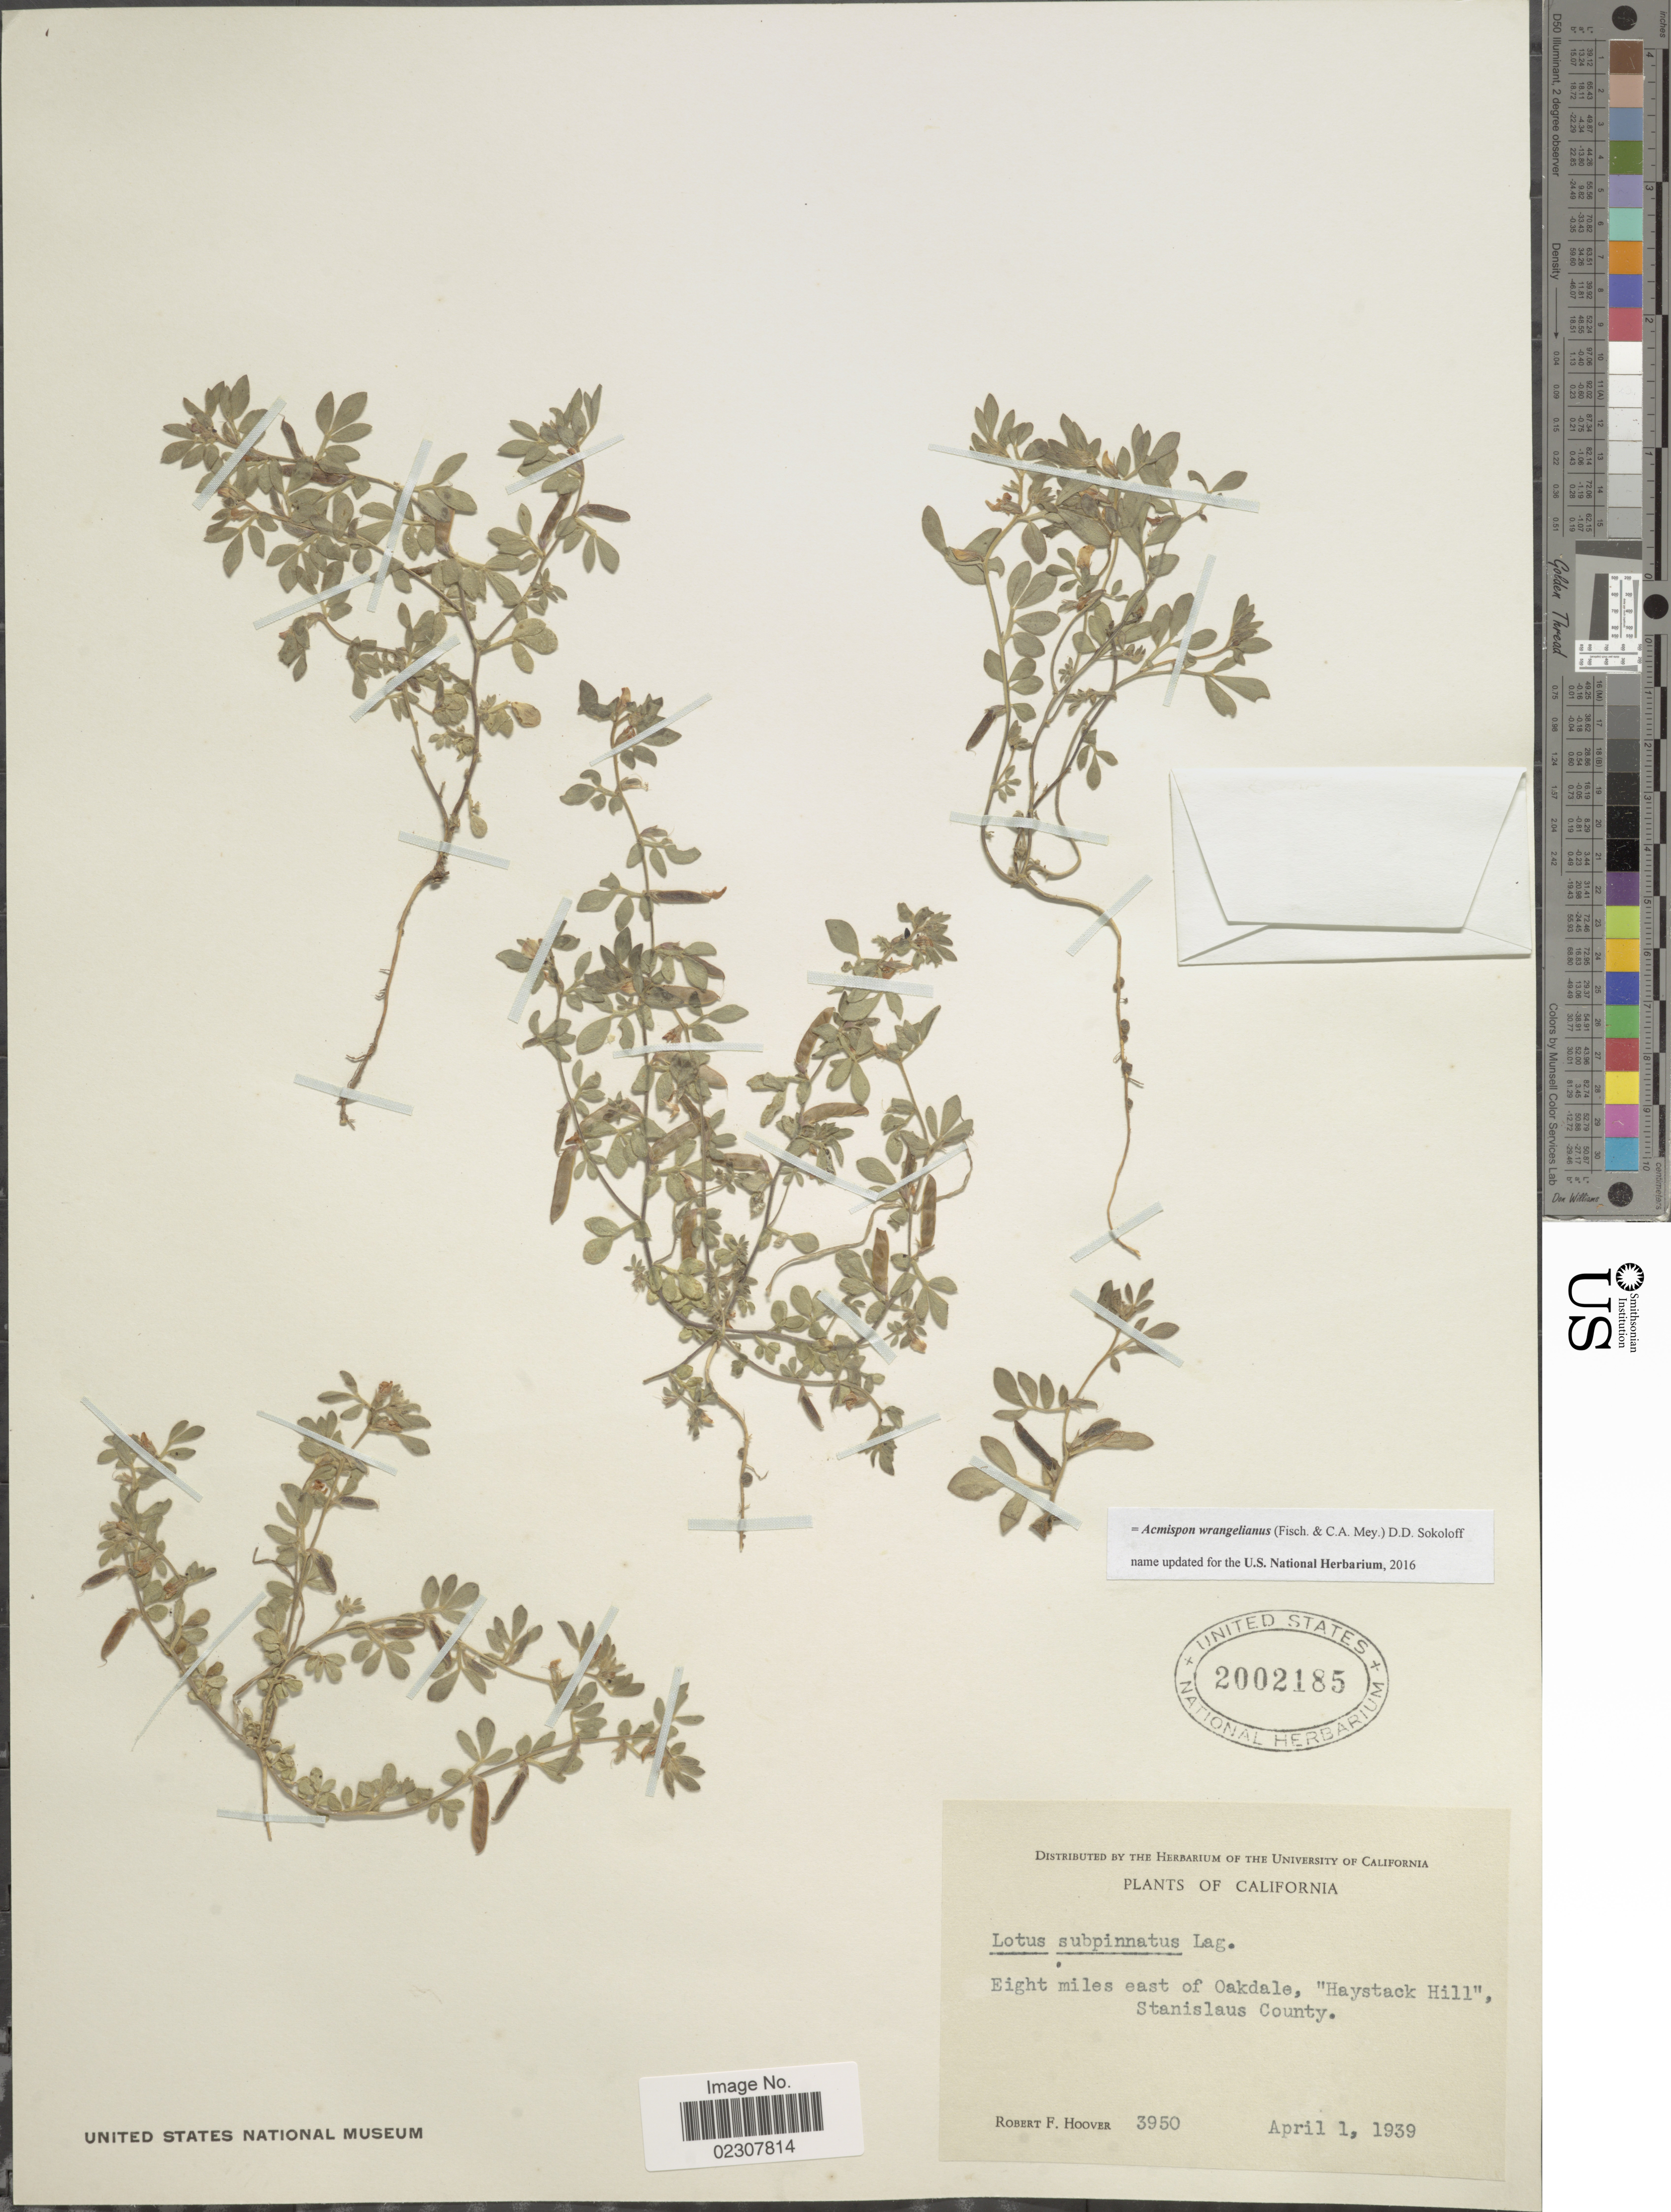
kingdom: Plantae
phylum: Tracheophyta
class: Magnoliopsida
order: Fabales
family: Fabaceae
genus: Acmispon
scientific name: Acmispon wrangelianus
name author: (Fisch. & C.A. Mey.) D.D. Sokoloff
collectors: R. F. Hoover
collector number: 3950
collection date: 1939-04-01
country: United States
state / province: California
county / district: Stanislaus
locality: Eight miles east of oakdale, "Haystack Hill", Stanislaus County.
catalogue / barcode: US 2002185